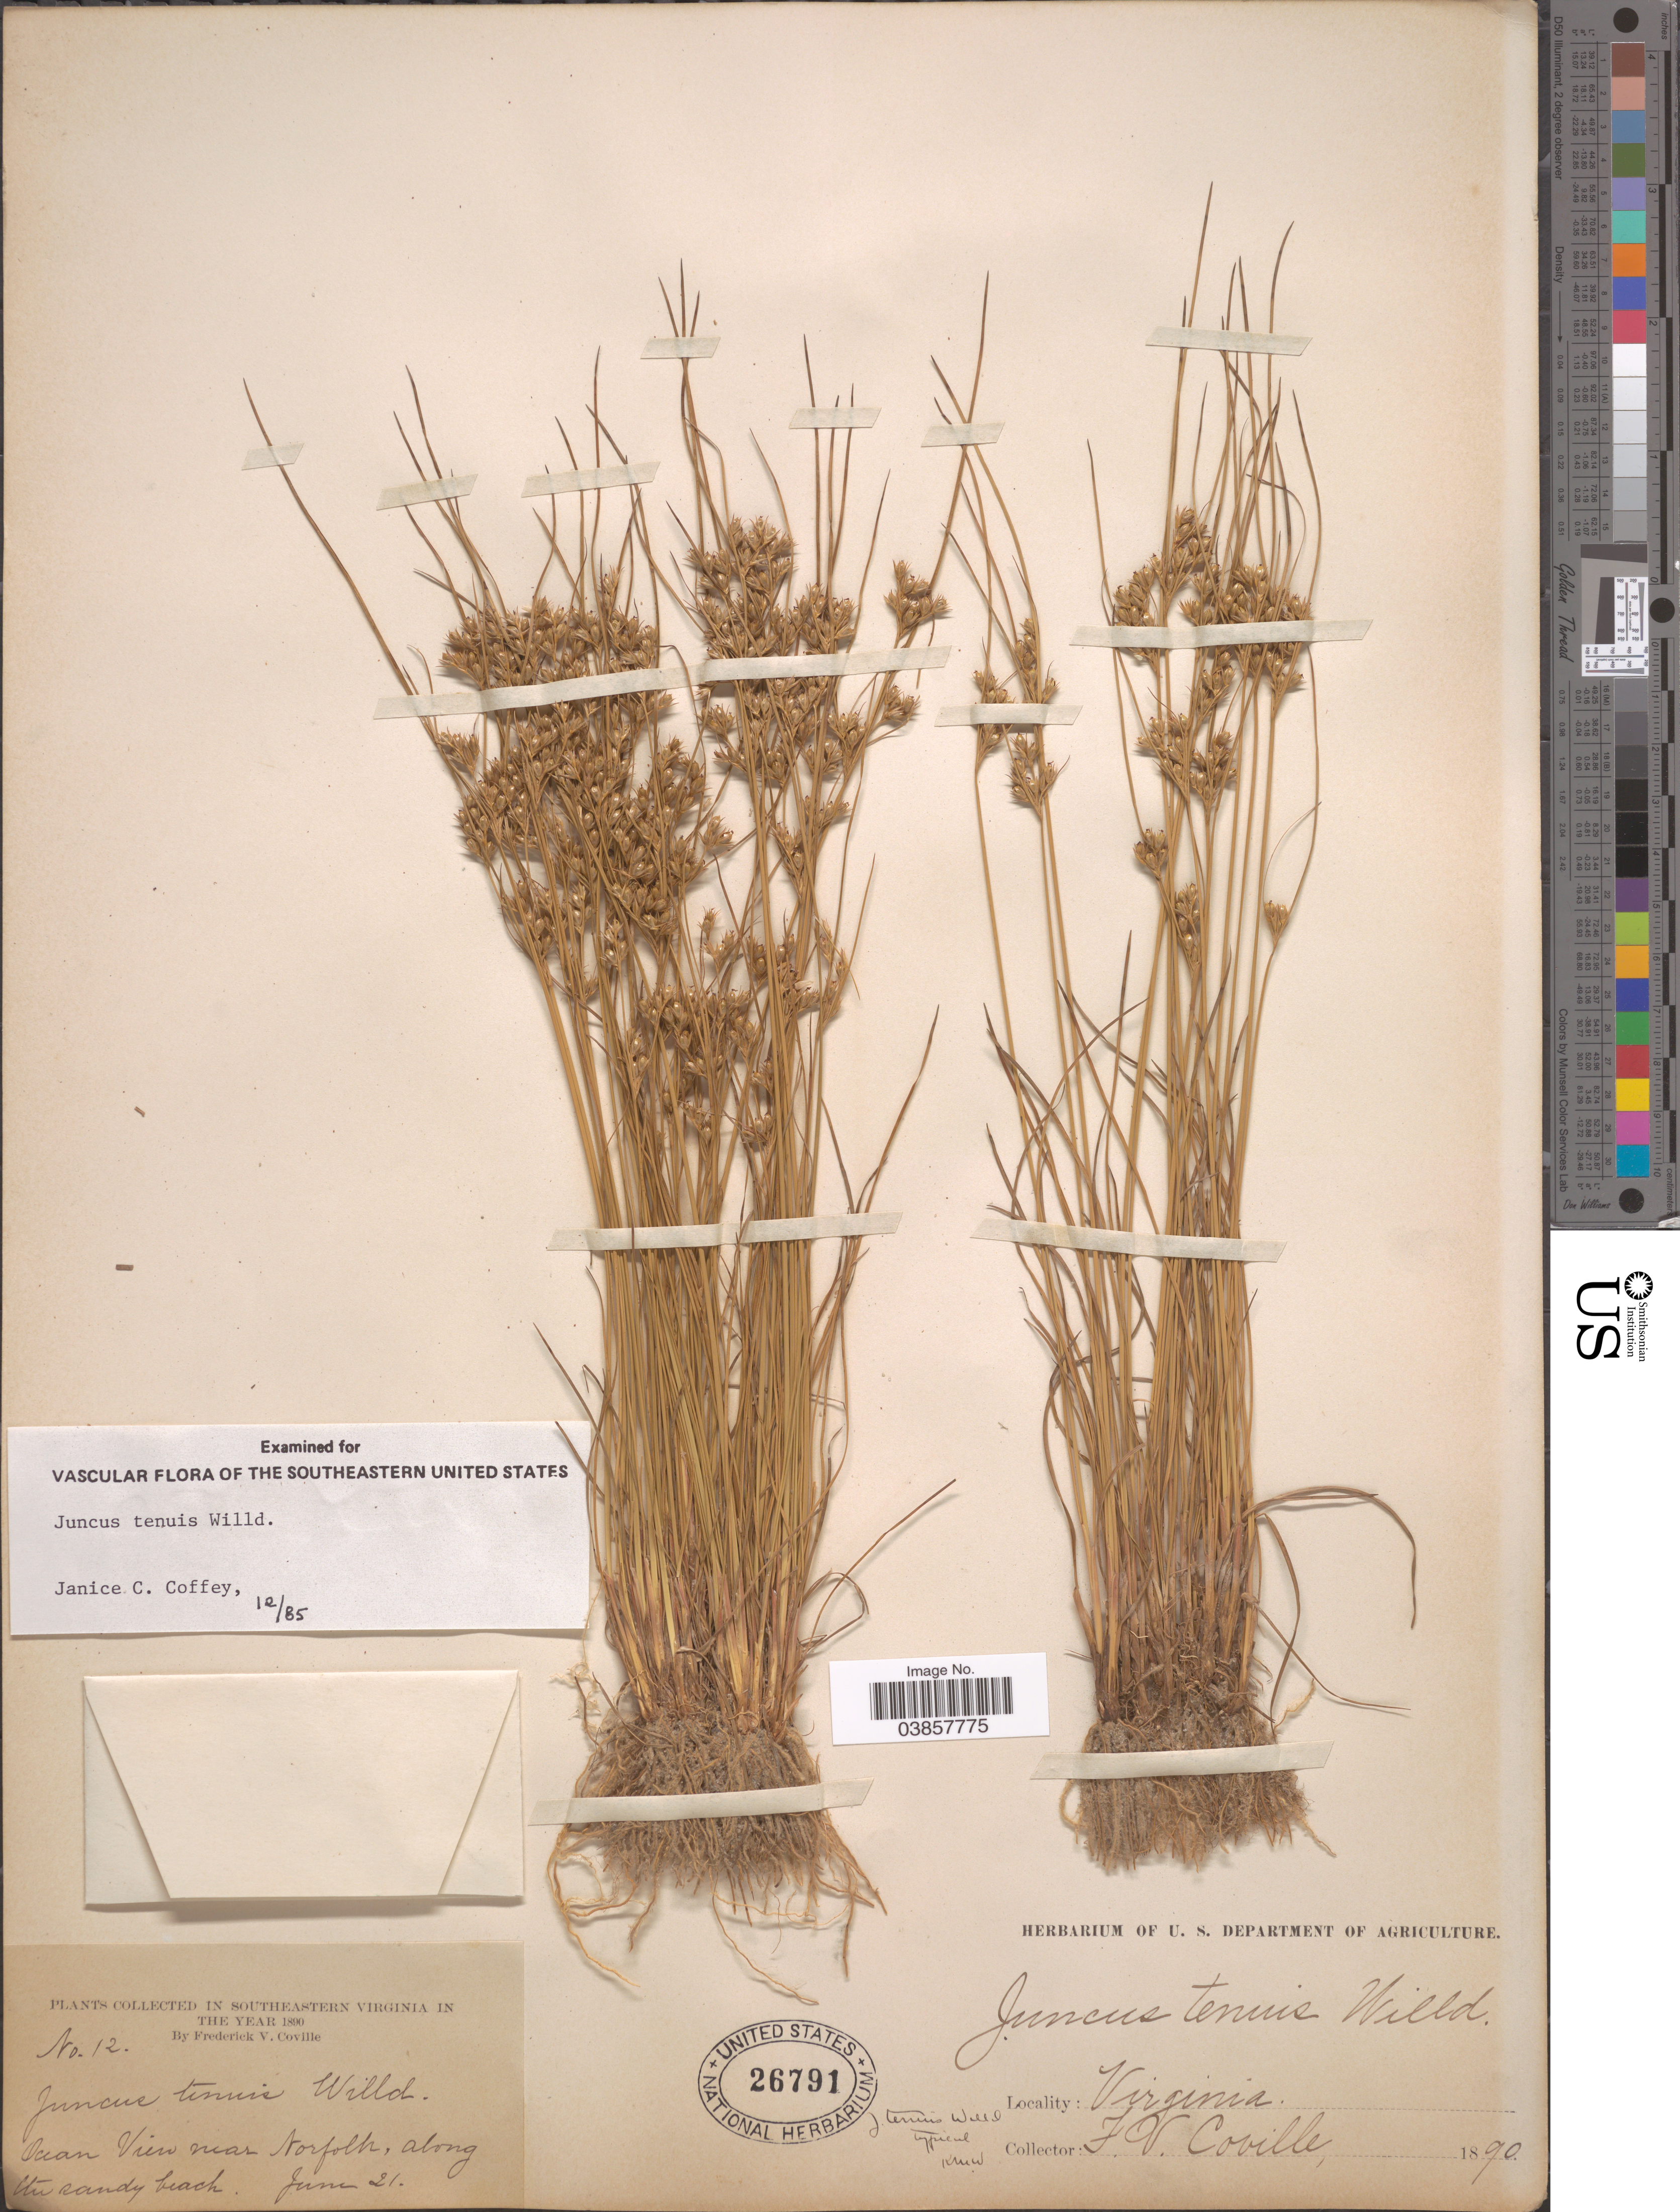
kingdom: Plantae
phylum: Tracheophyta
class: Liliopsida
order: Poales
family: Juncaceae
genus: Juncus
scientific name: Juncus tenuis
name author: Willd.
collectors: F. V. Coville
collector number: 12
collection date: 1890-06-21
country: United States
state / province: Virginia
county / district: City of Norfolk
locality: Southeastern Virginia. Ocean View near Norfolk, along wet sandy beach.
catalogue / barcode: US 26791